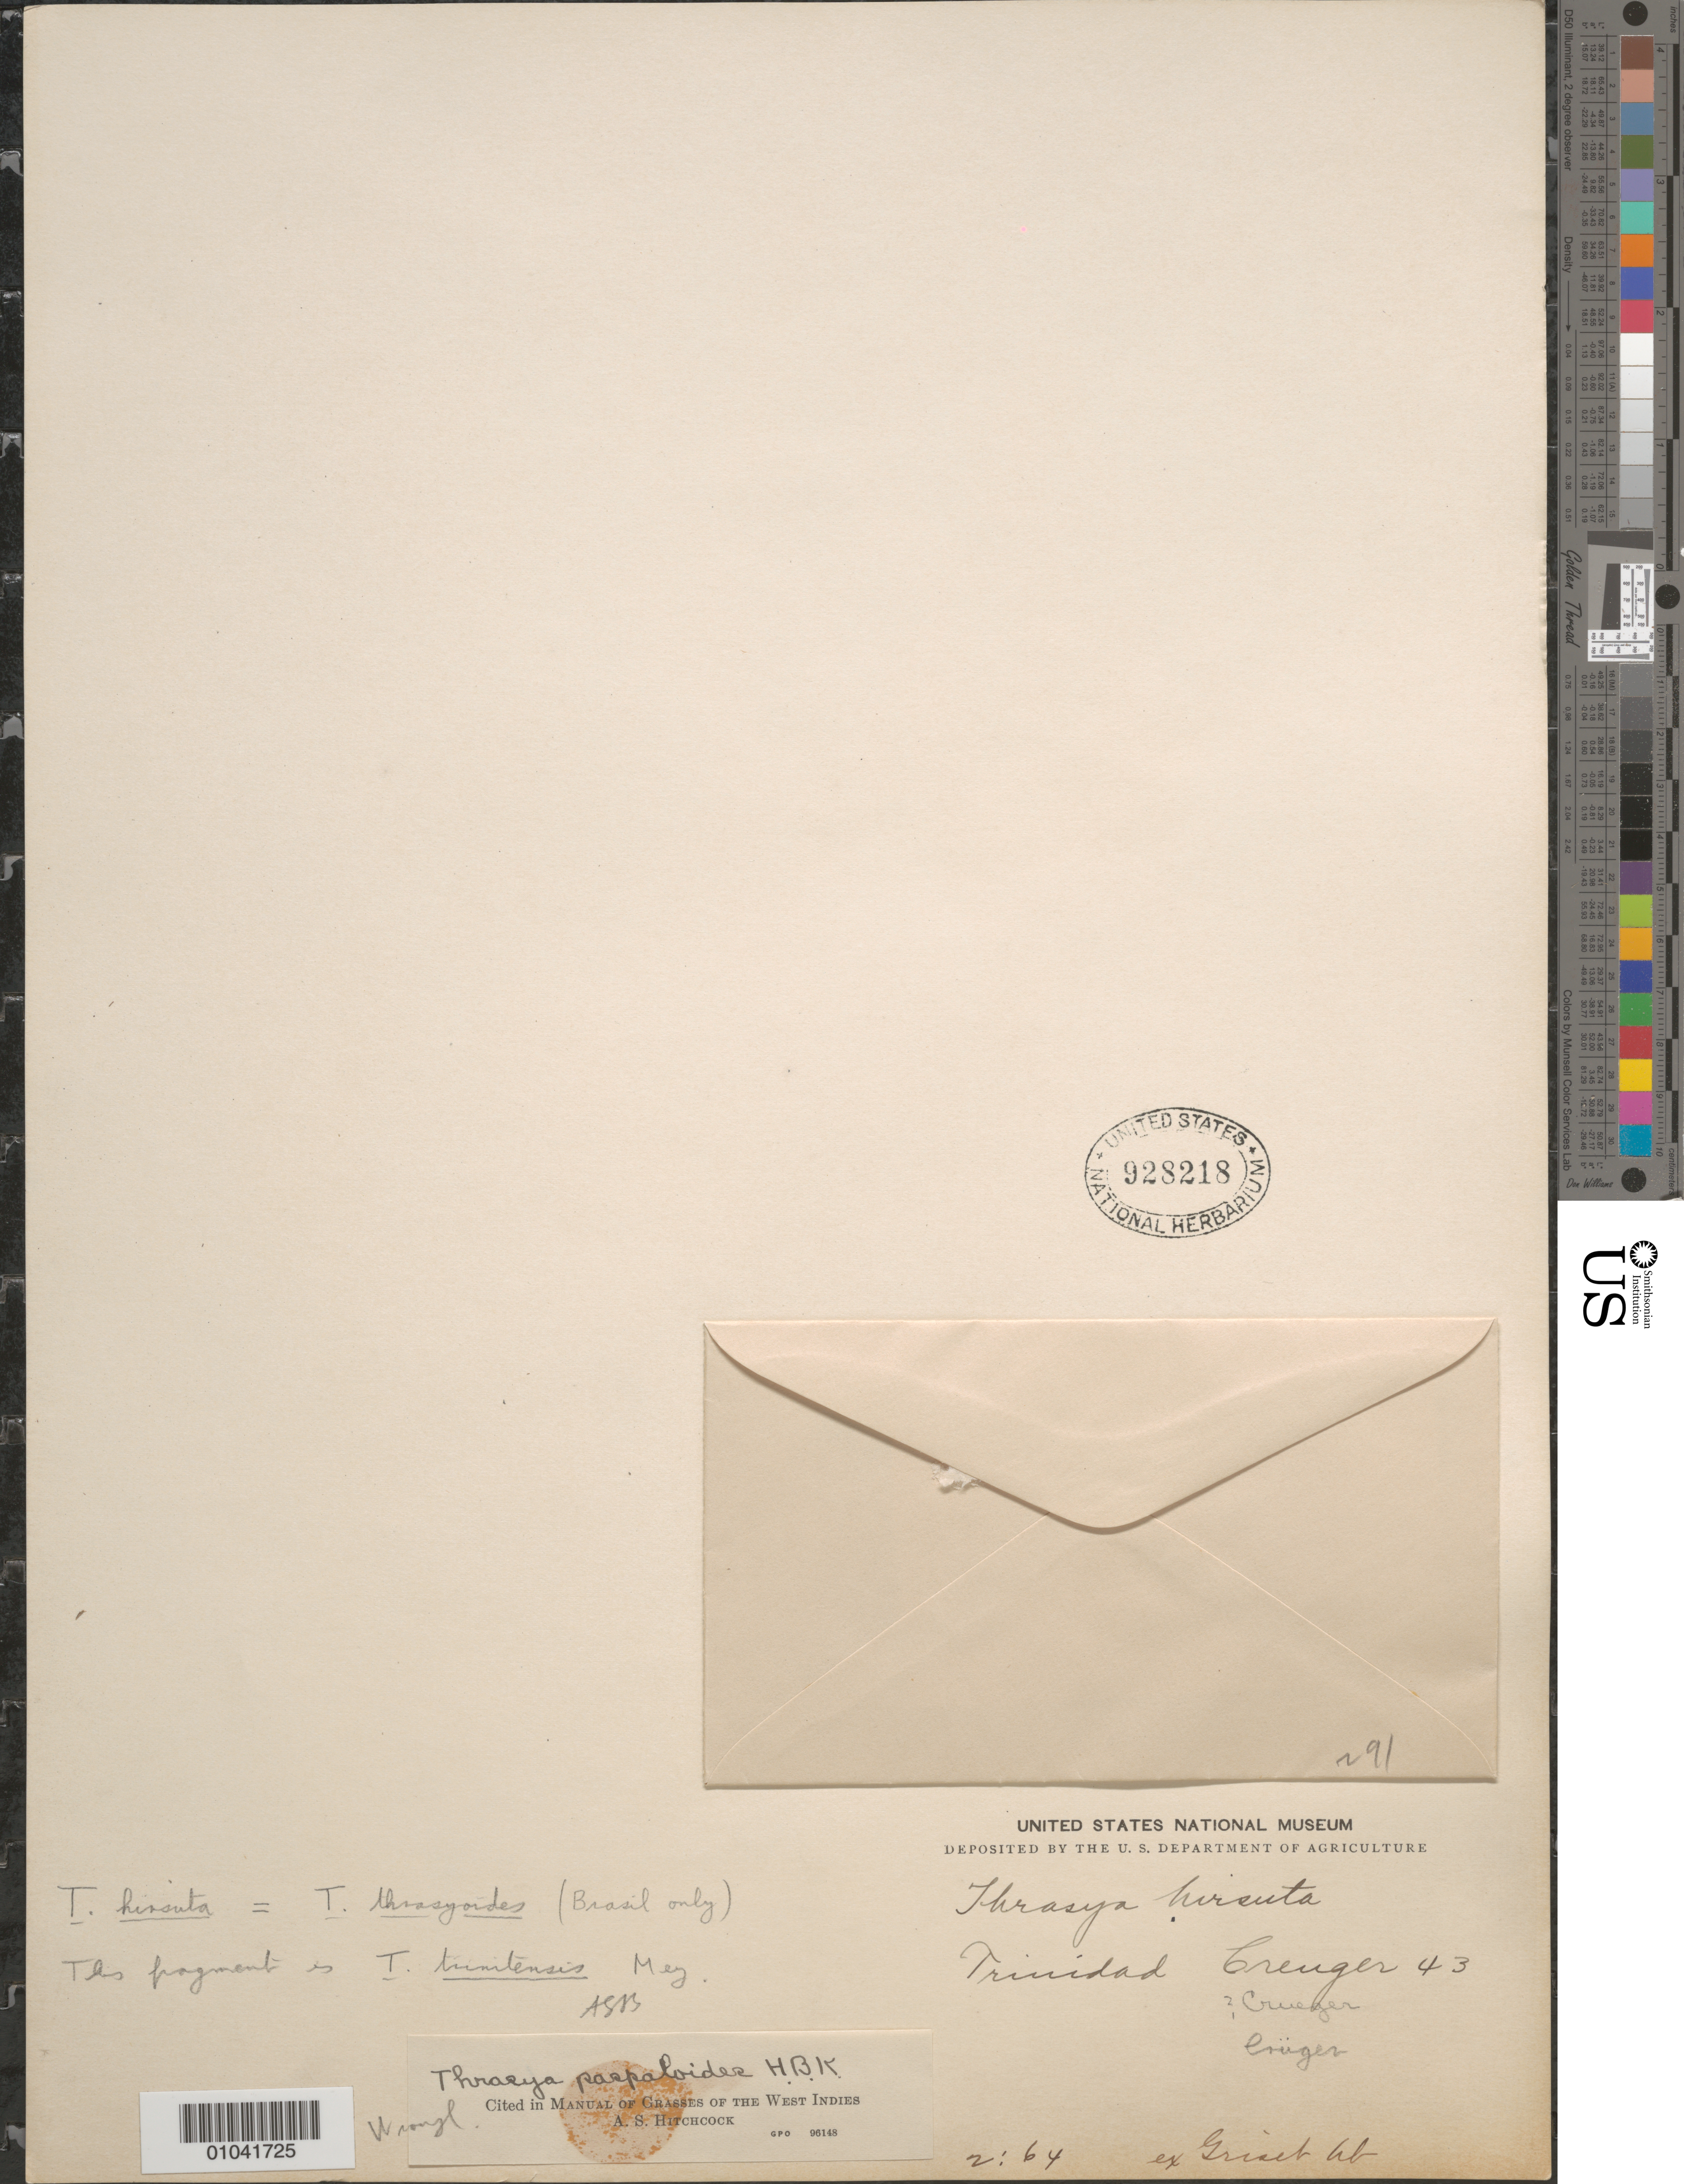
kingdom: Plantae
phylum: Tracheophyta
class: Liliopsida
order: Poales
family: Poaceae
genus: Paspalum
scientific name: Paspalum trinitense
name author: (Mez) S. Denham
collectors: H. Crüger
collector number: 43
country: Trinidad and Tobago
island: Trinidad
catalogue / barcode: US 928218